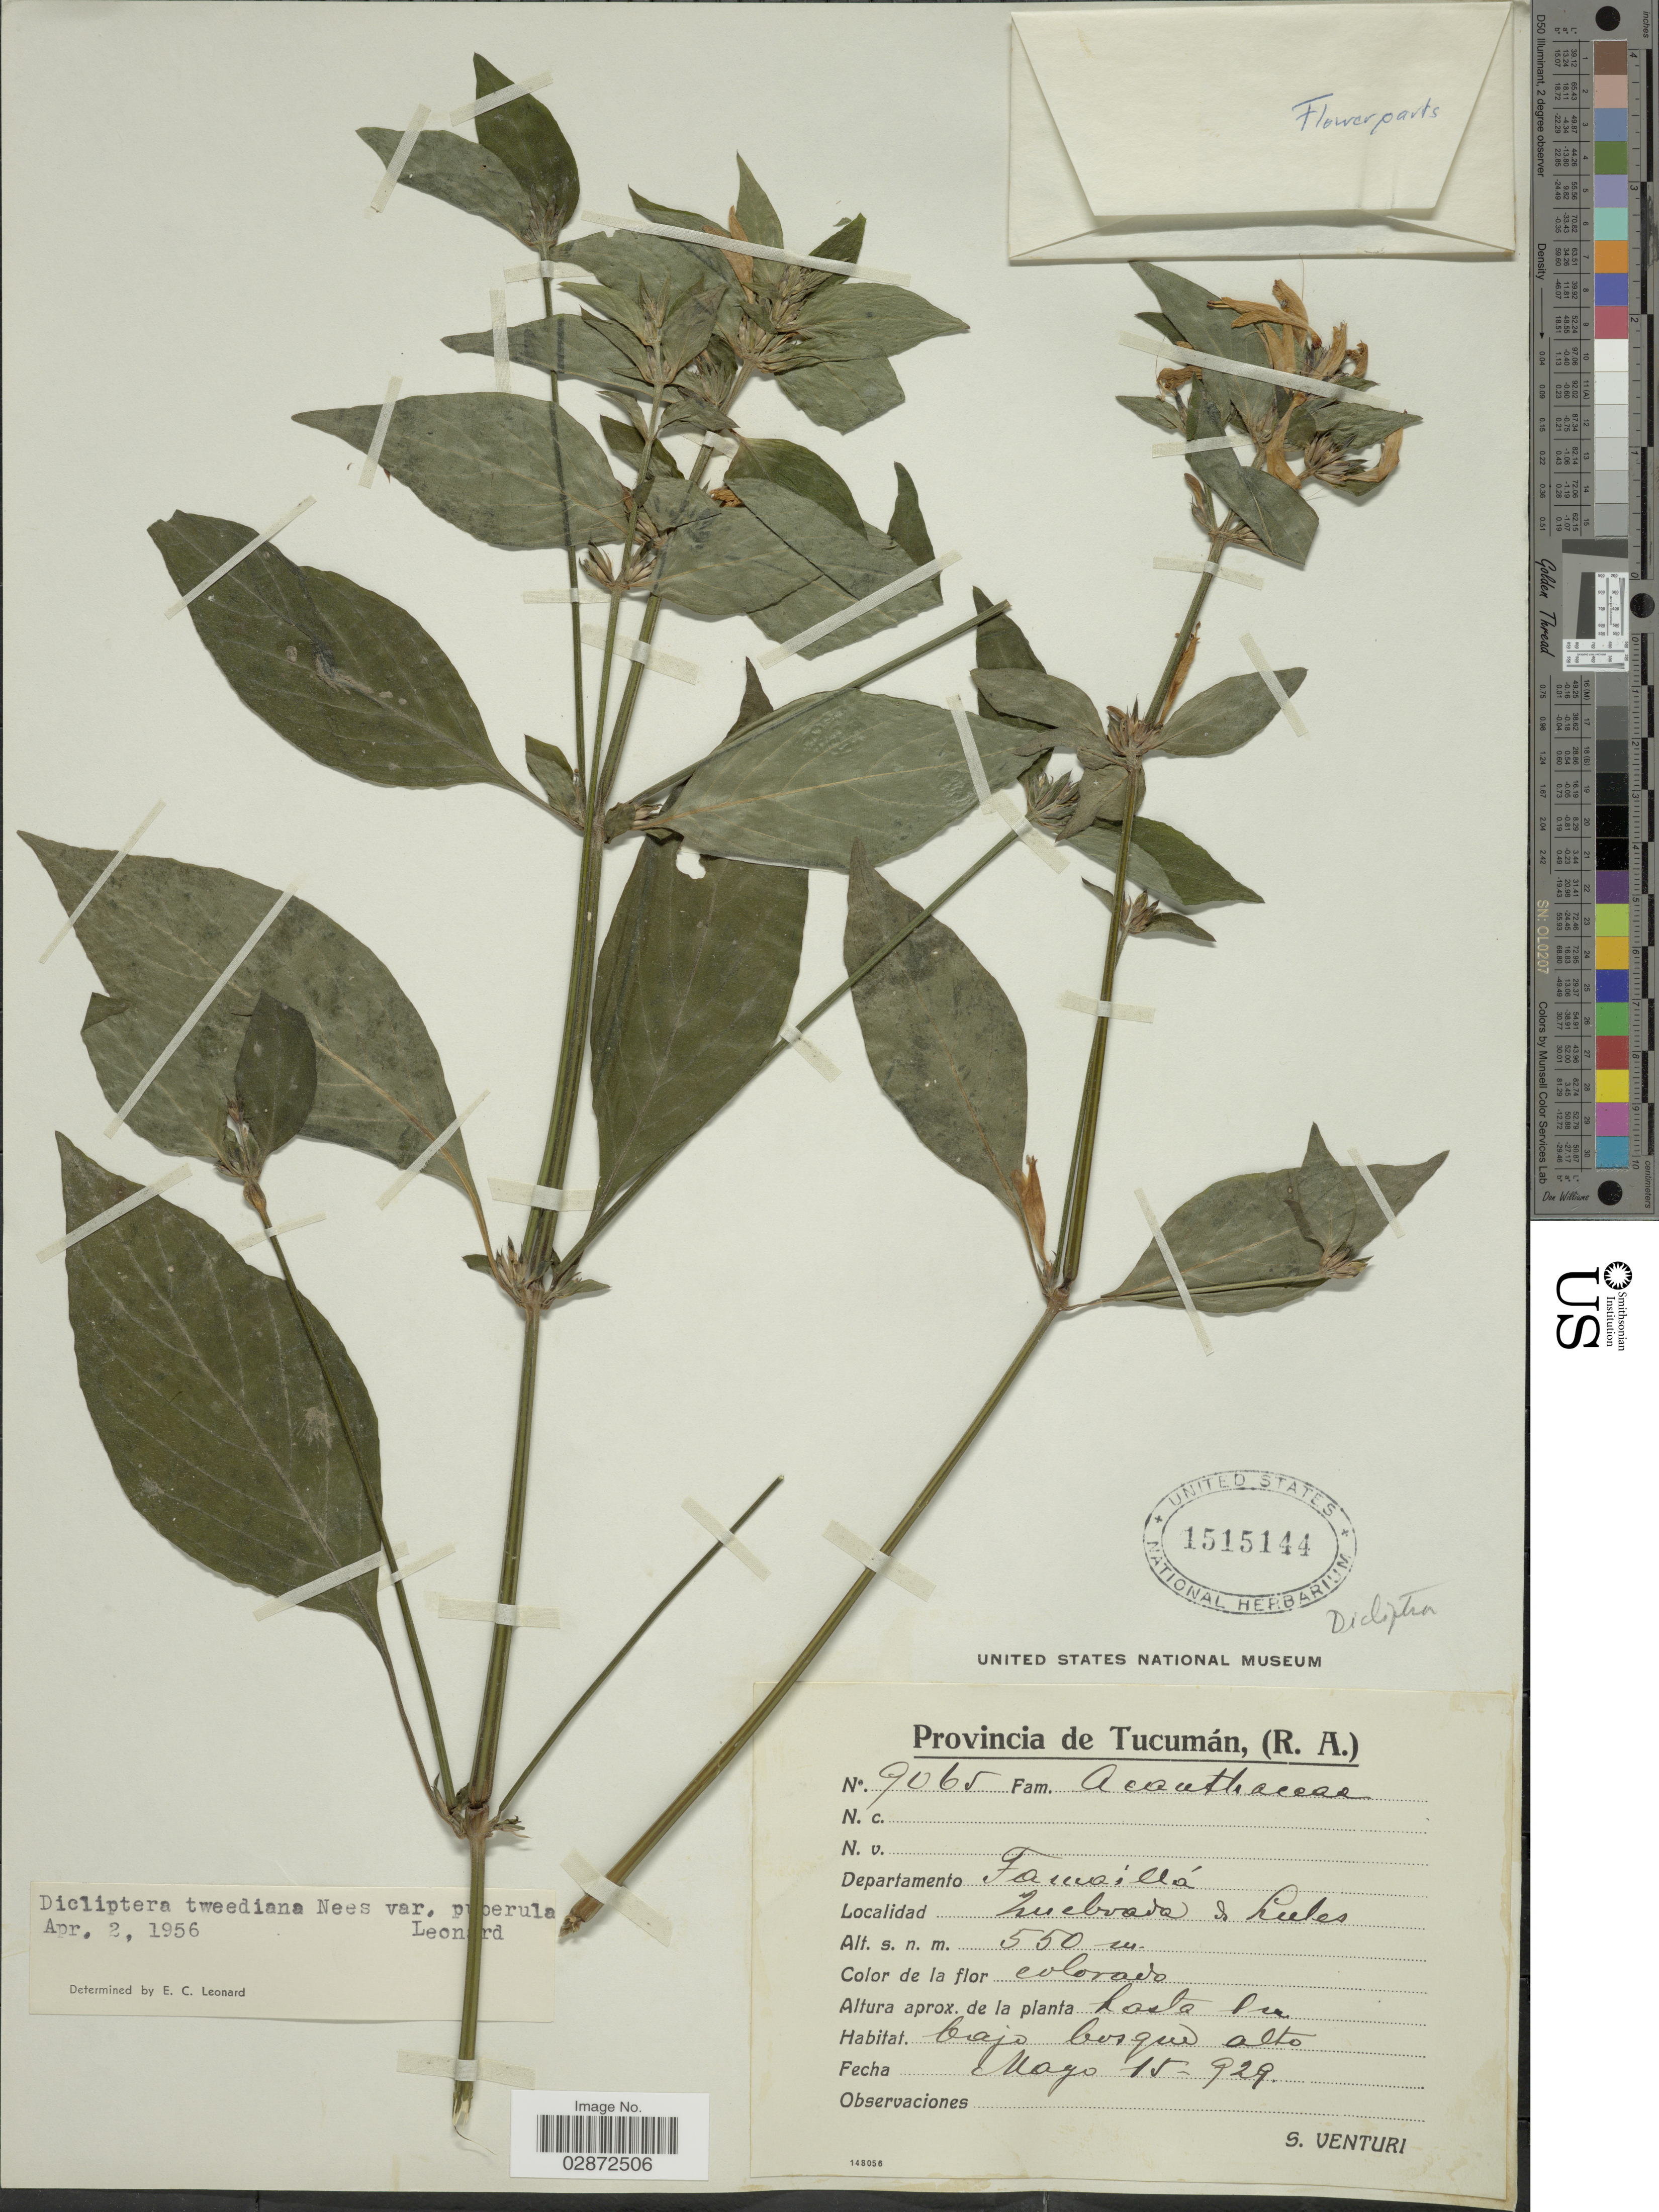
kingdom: Plantae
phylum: Tracheophyta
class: Magnoliopsida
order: Lamiales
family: Acanthaceae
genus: Dicliptera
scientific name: Dicliptera squarrosa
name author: Nees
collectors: S. Venturi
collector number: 9065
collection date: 1929-05-15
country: Argentina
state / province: Tucuman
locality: Provincia de Tucumán, (R.A.). Departamento Famaillá. Quebrada de Lules.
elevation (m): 550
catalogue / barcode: US 1515144